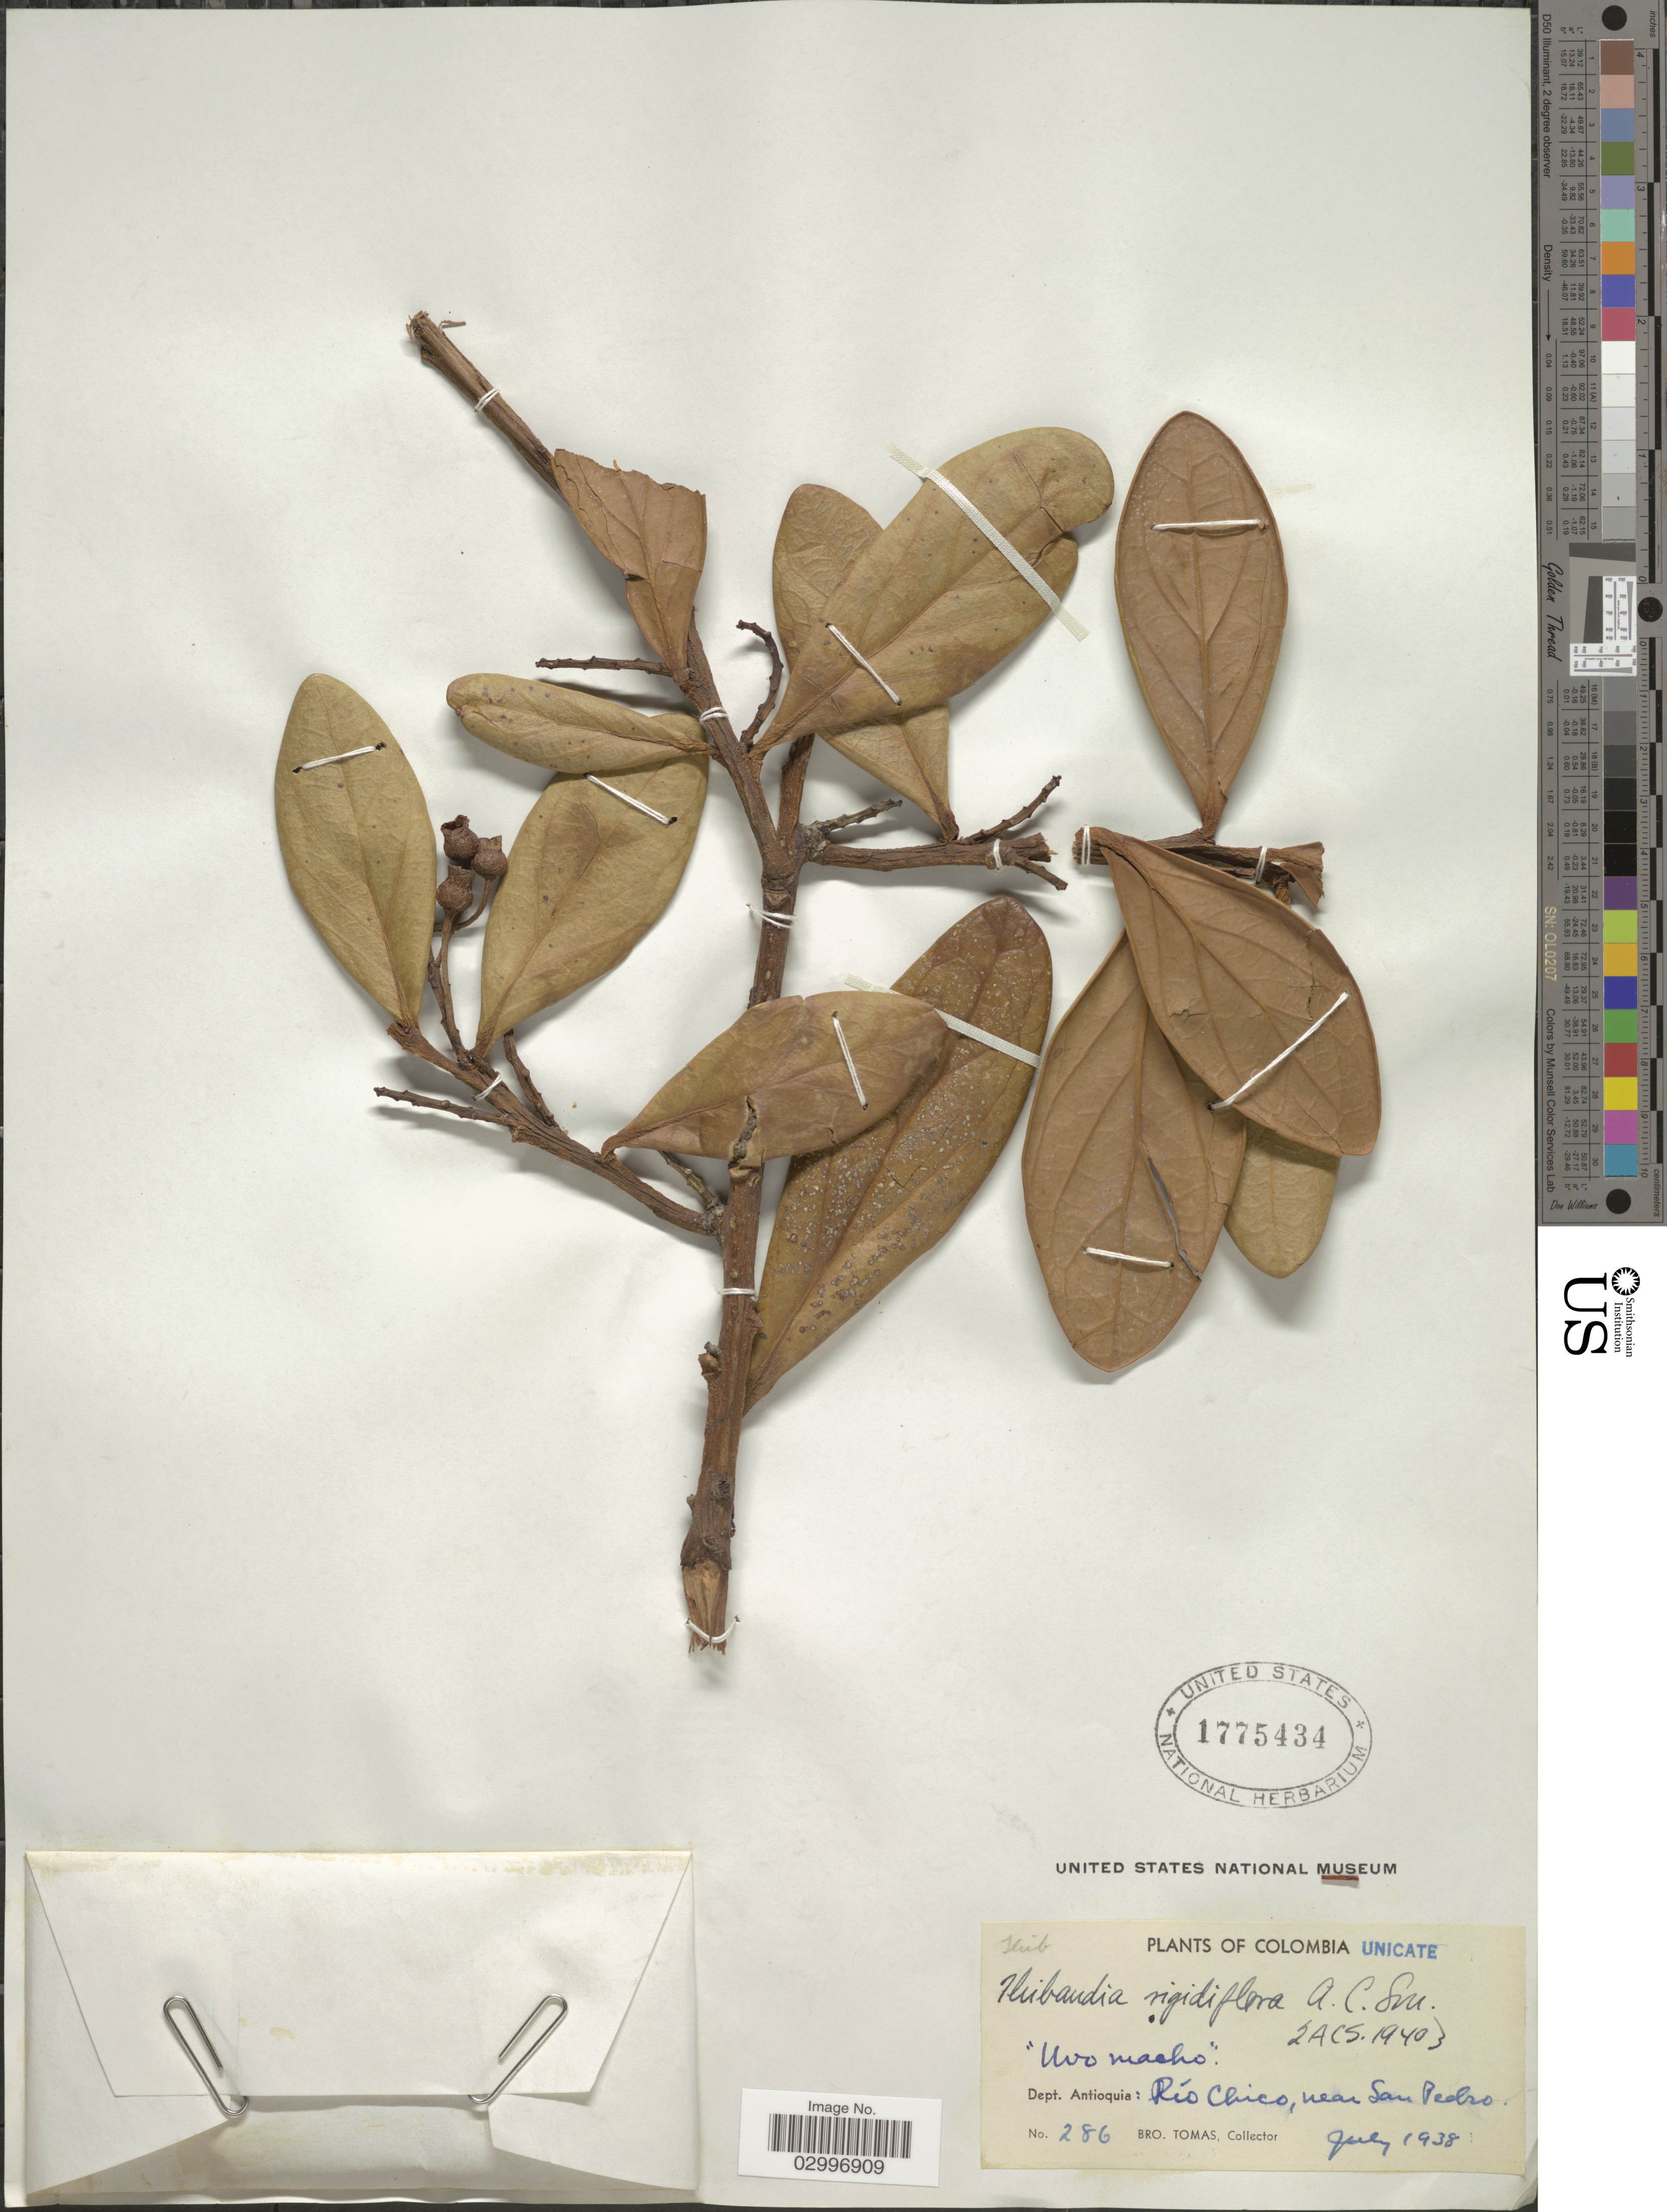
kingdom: Plantae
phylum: Tracheophyta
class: Magnoliopsida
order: Ericales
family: Ericaceae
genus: Thibaudia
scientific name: Thibaudia rigidiflora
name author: A.C. Sm.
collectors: B. Tomas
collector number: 286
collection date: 1938-07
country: Colombia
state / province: Antioquia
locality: Dept. Antioquia: Rio Chico, near San Pedro.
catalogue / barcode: US 1775434